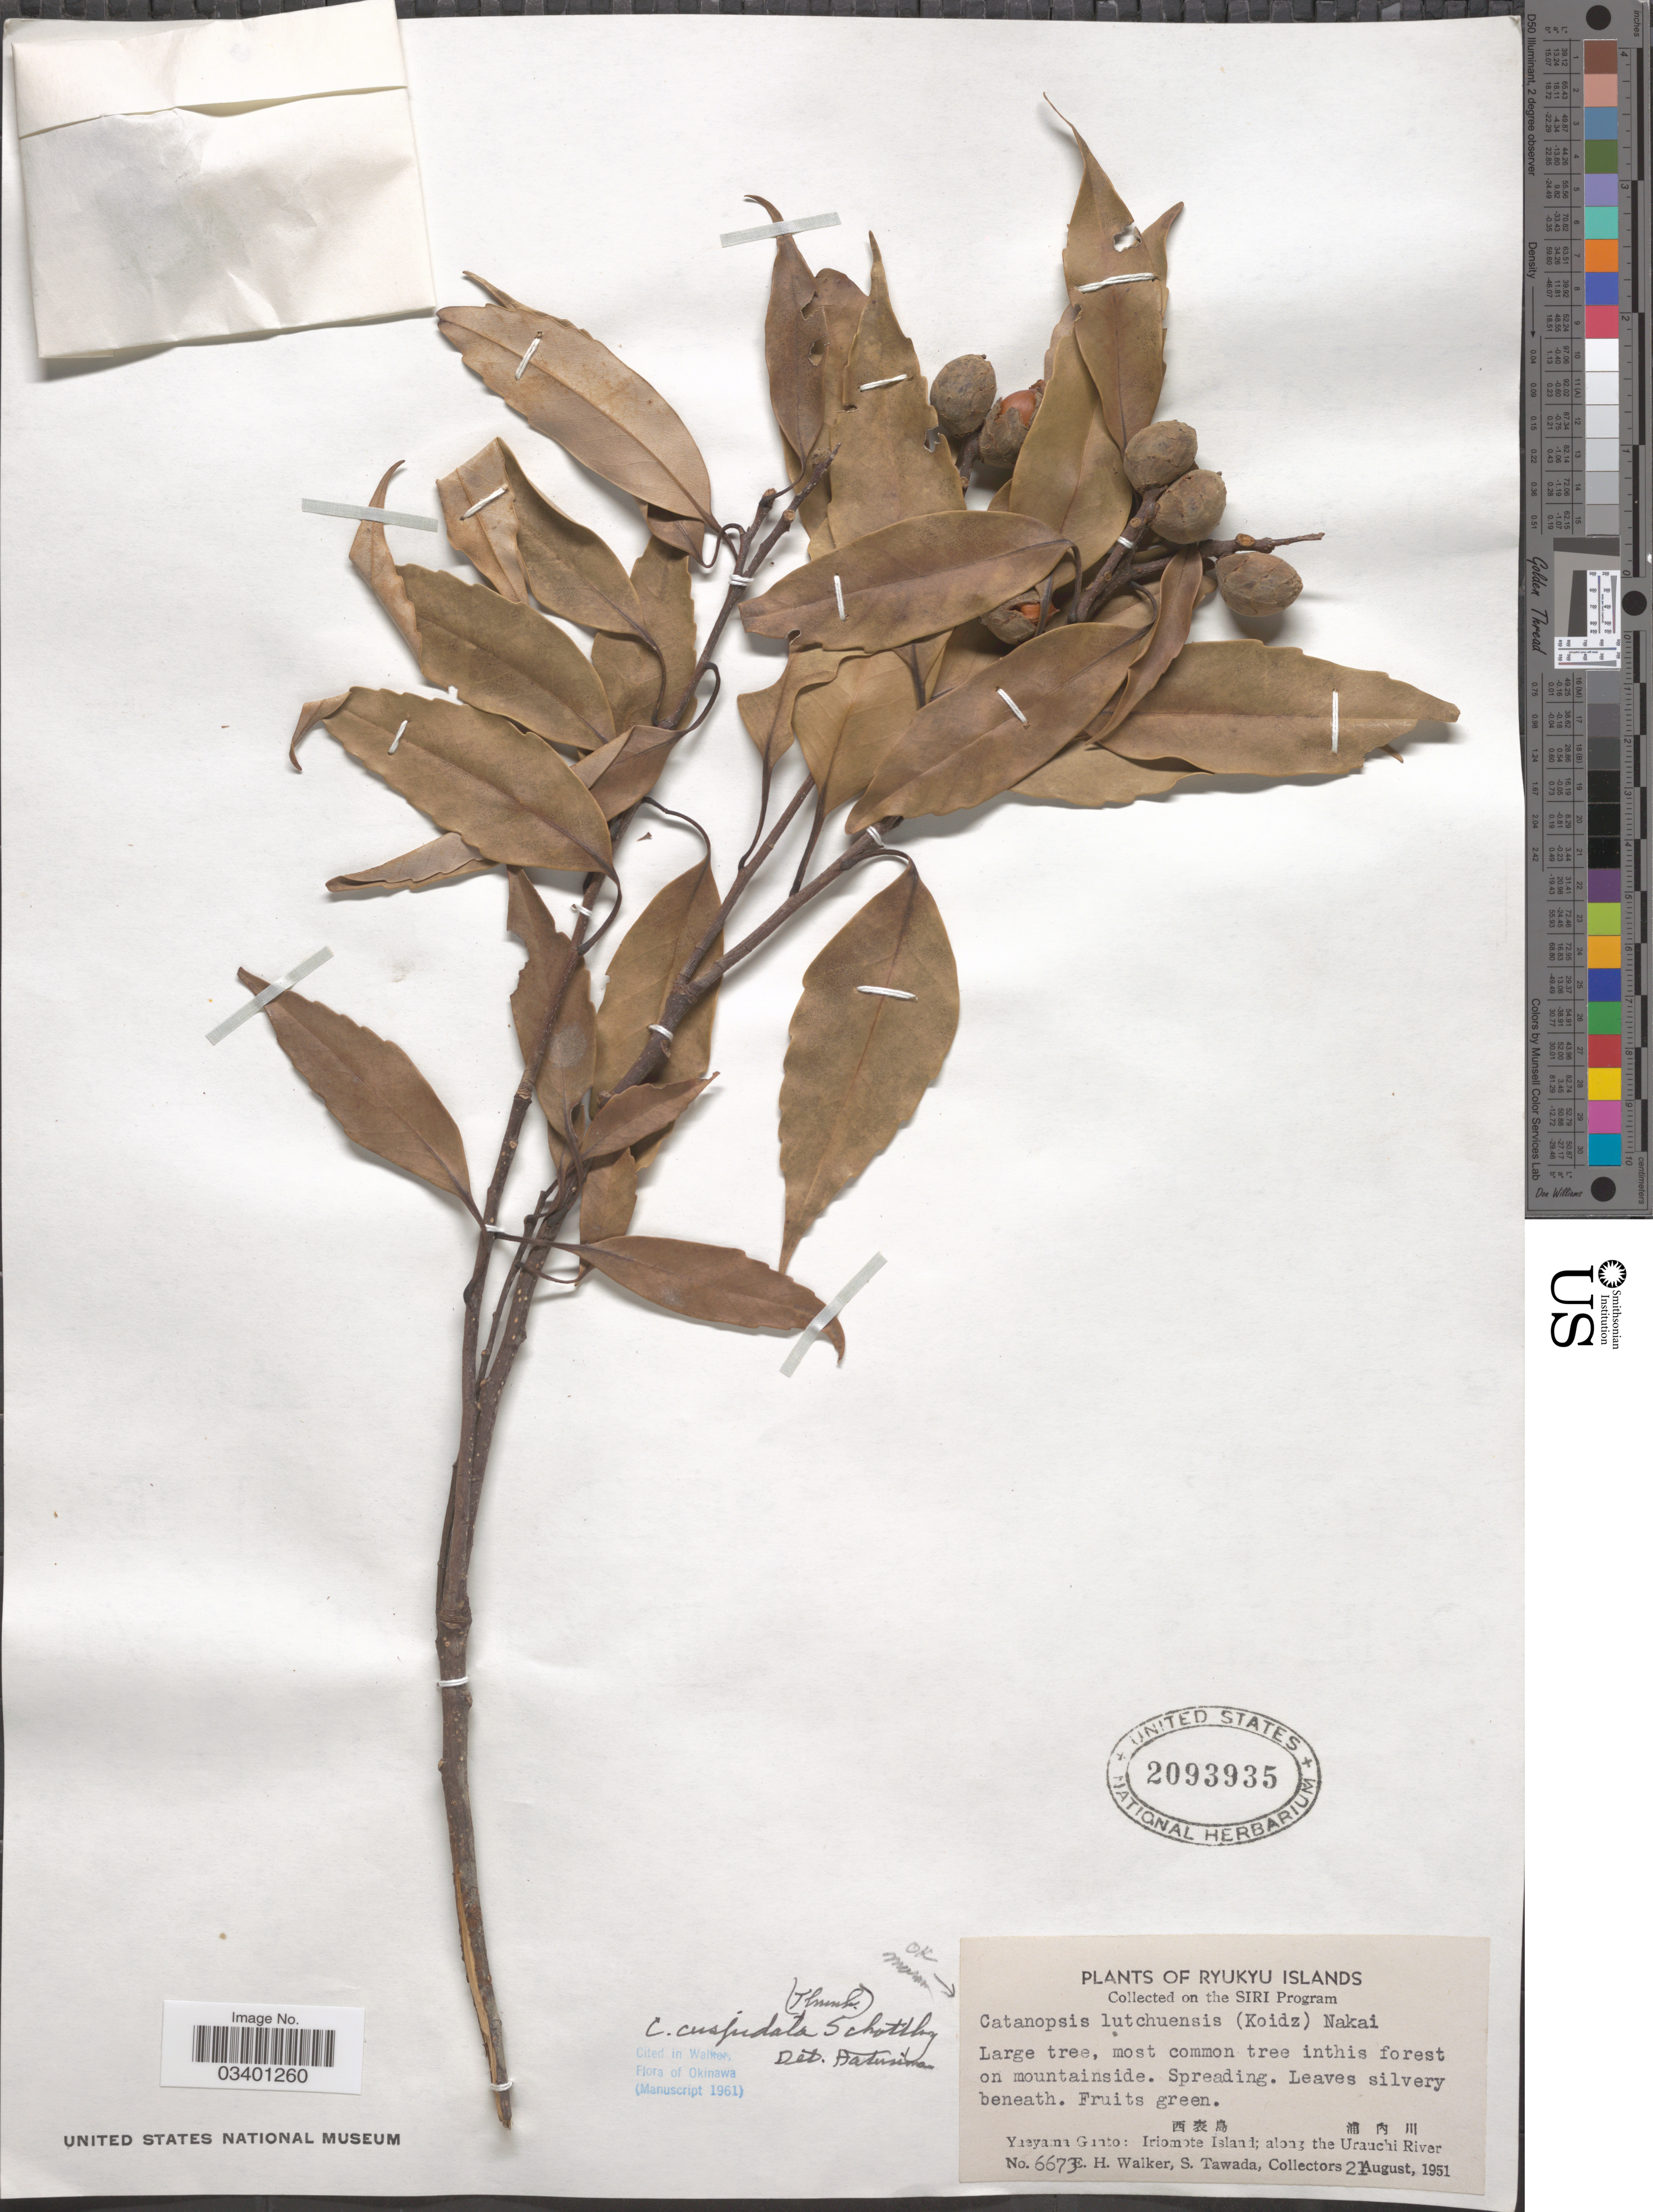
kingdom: Plantae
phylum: Tracheophyta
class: Magnoliopsida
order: Fagales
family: Fagaceae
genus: Castanopsis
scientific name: Castanopsis sieboldii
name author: (Makino) Hatus. ex T. Yamaz. & Mashiba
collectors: E. H. Walker & S. Tawada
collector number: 6673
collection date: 1951-08-21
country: Japan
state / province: Okinawa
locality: Ryukyu Islands. Yaeyama Gunto: Iriomote Island; along the Urauchi River.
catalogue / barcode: US 2093935